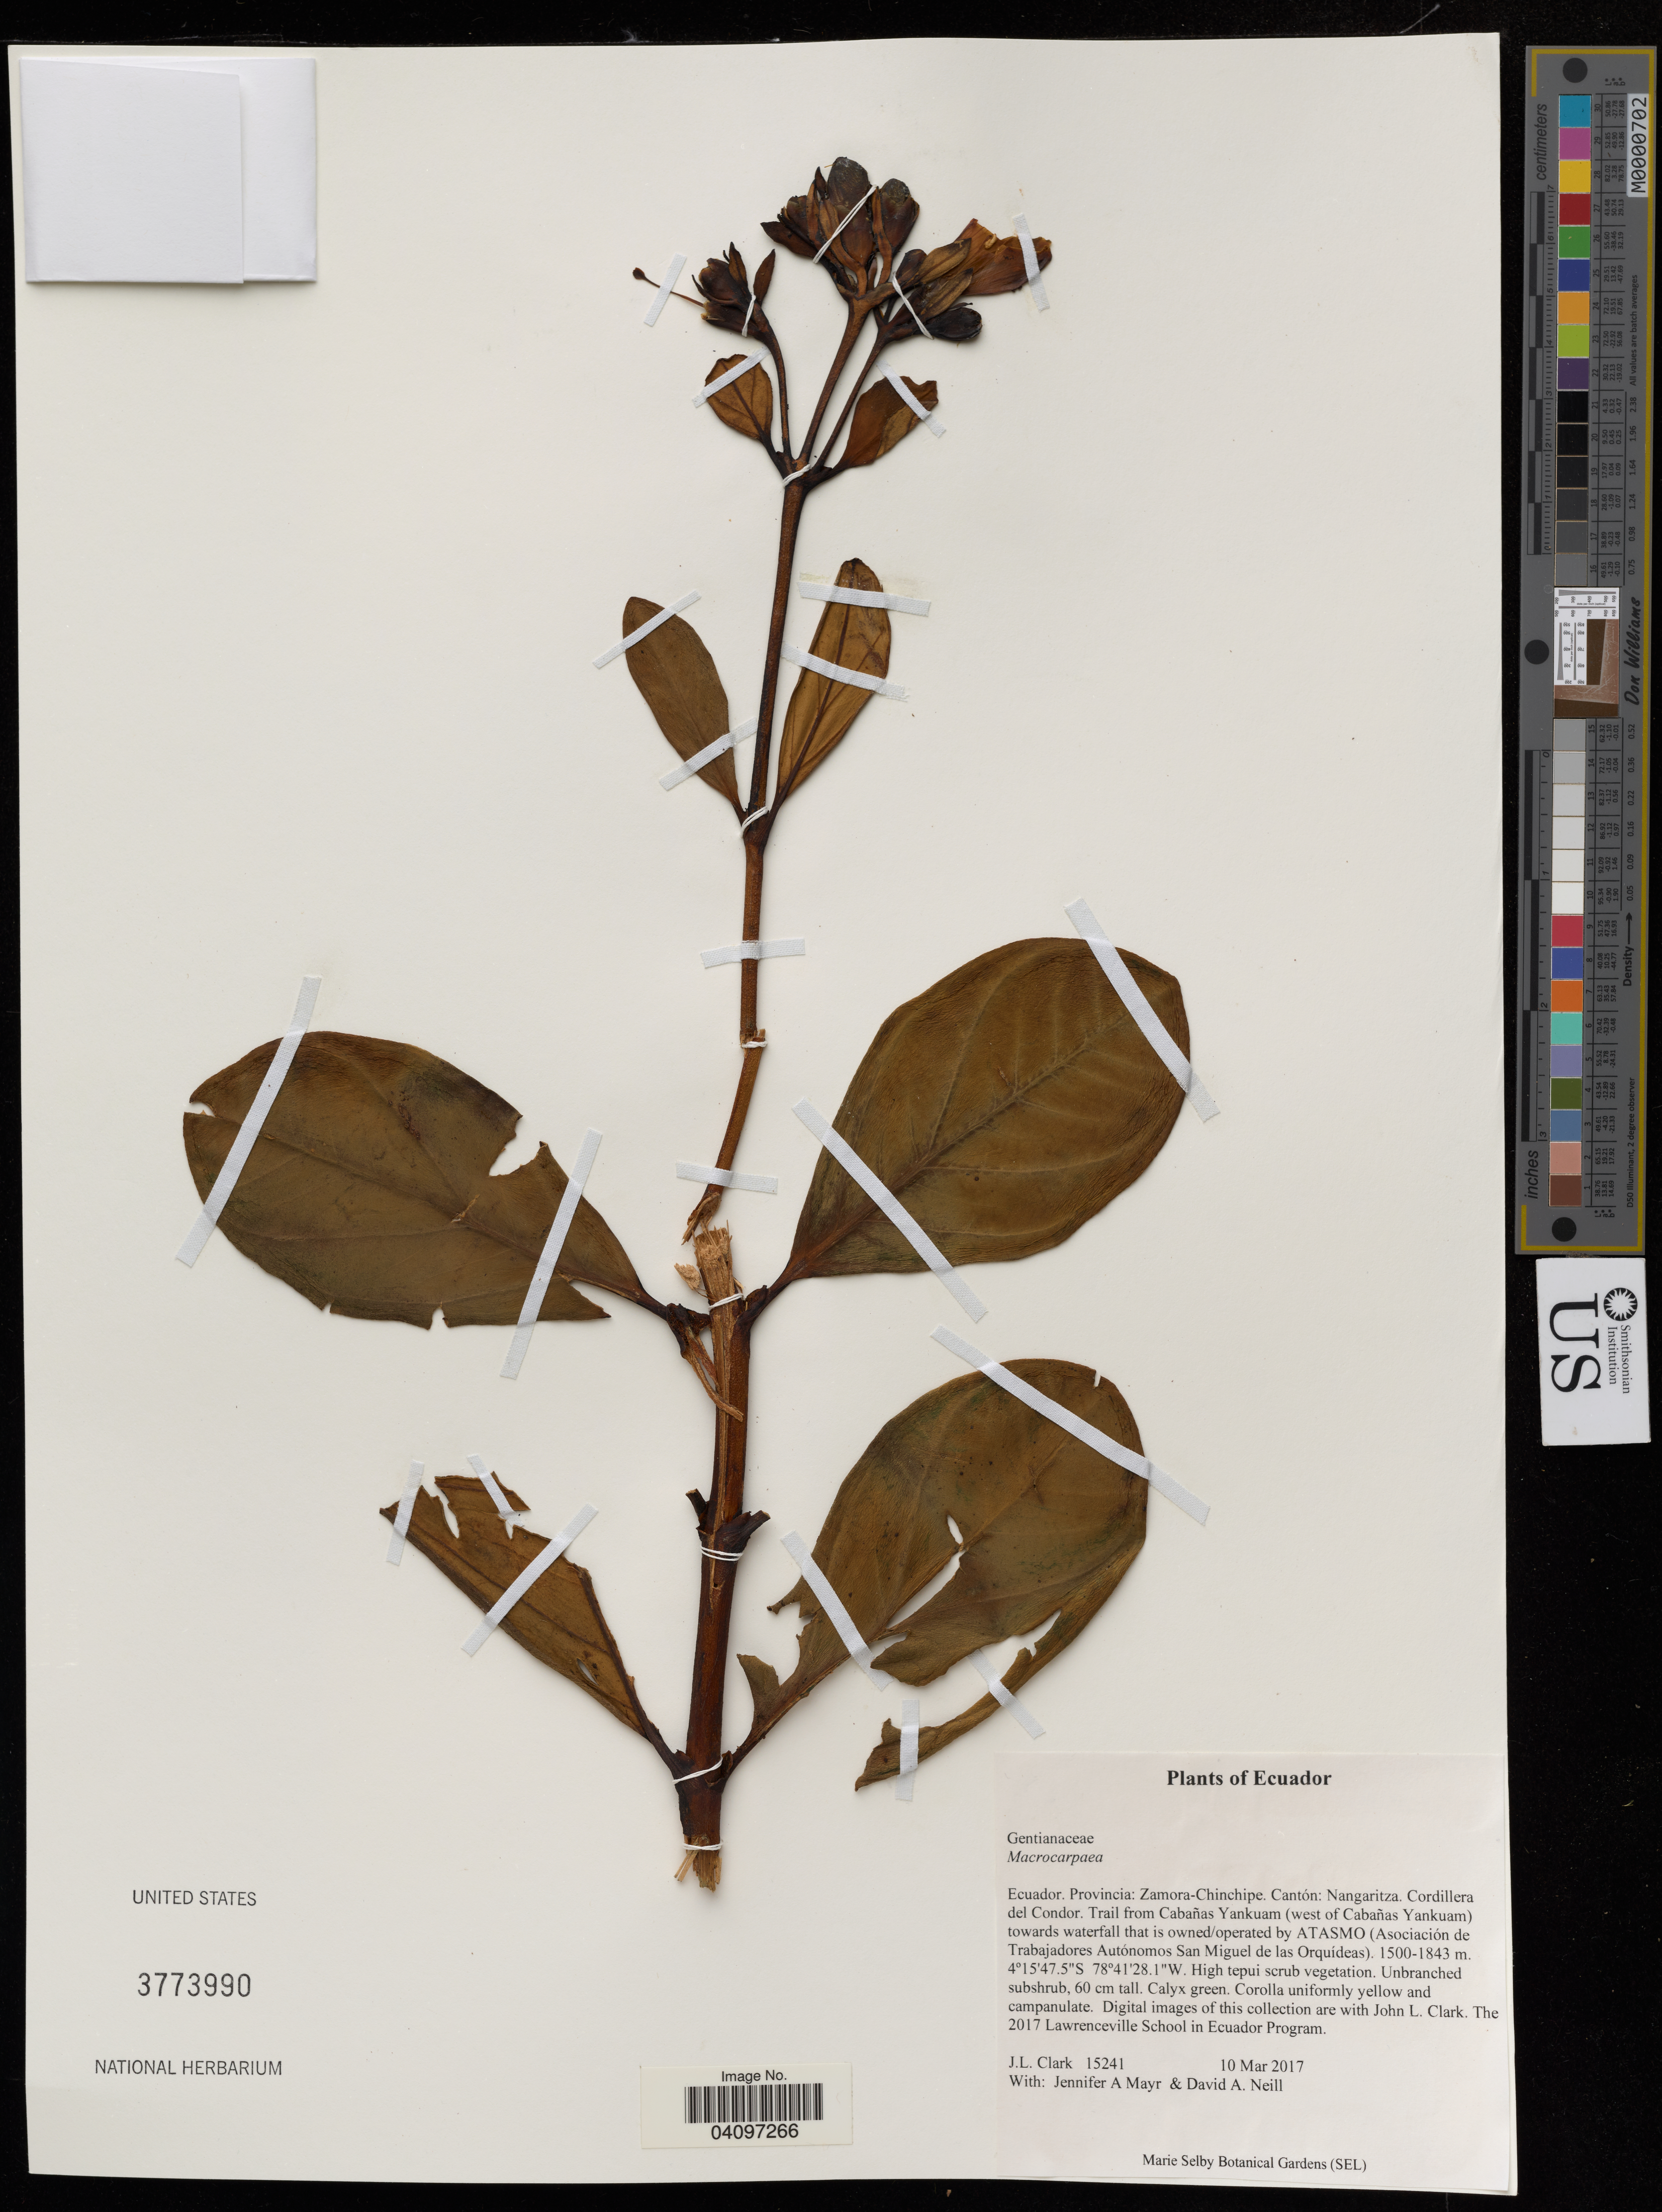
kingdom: Plantae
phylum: Tracheophyta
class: Magnoliopsida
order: Gentianales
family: Gentianaceae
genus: Macrocarpaea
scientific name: Macrocarpaea sp.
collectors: J. Clark, J. Mayr & D. A. Neill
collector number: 15241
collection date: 2017-03-10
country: Ecuador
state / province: Zamora-Chinchipe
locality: Nangaritza. Cordillera del Condor. Trail from Cabanas Yankuam (west of Cabanas Yankuam).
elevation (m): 1500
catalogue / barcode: US 3773990